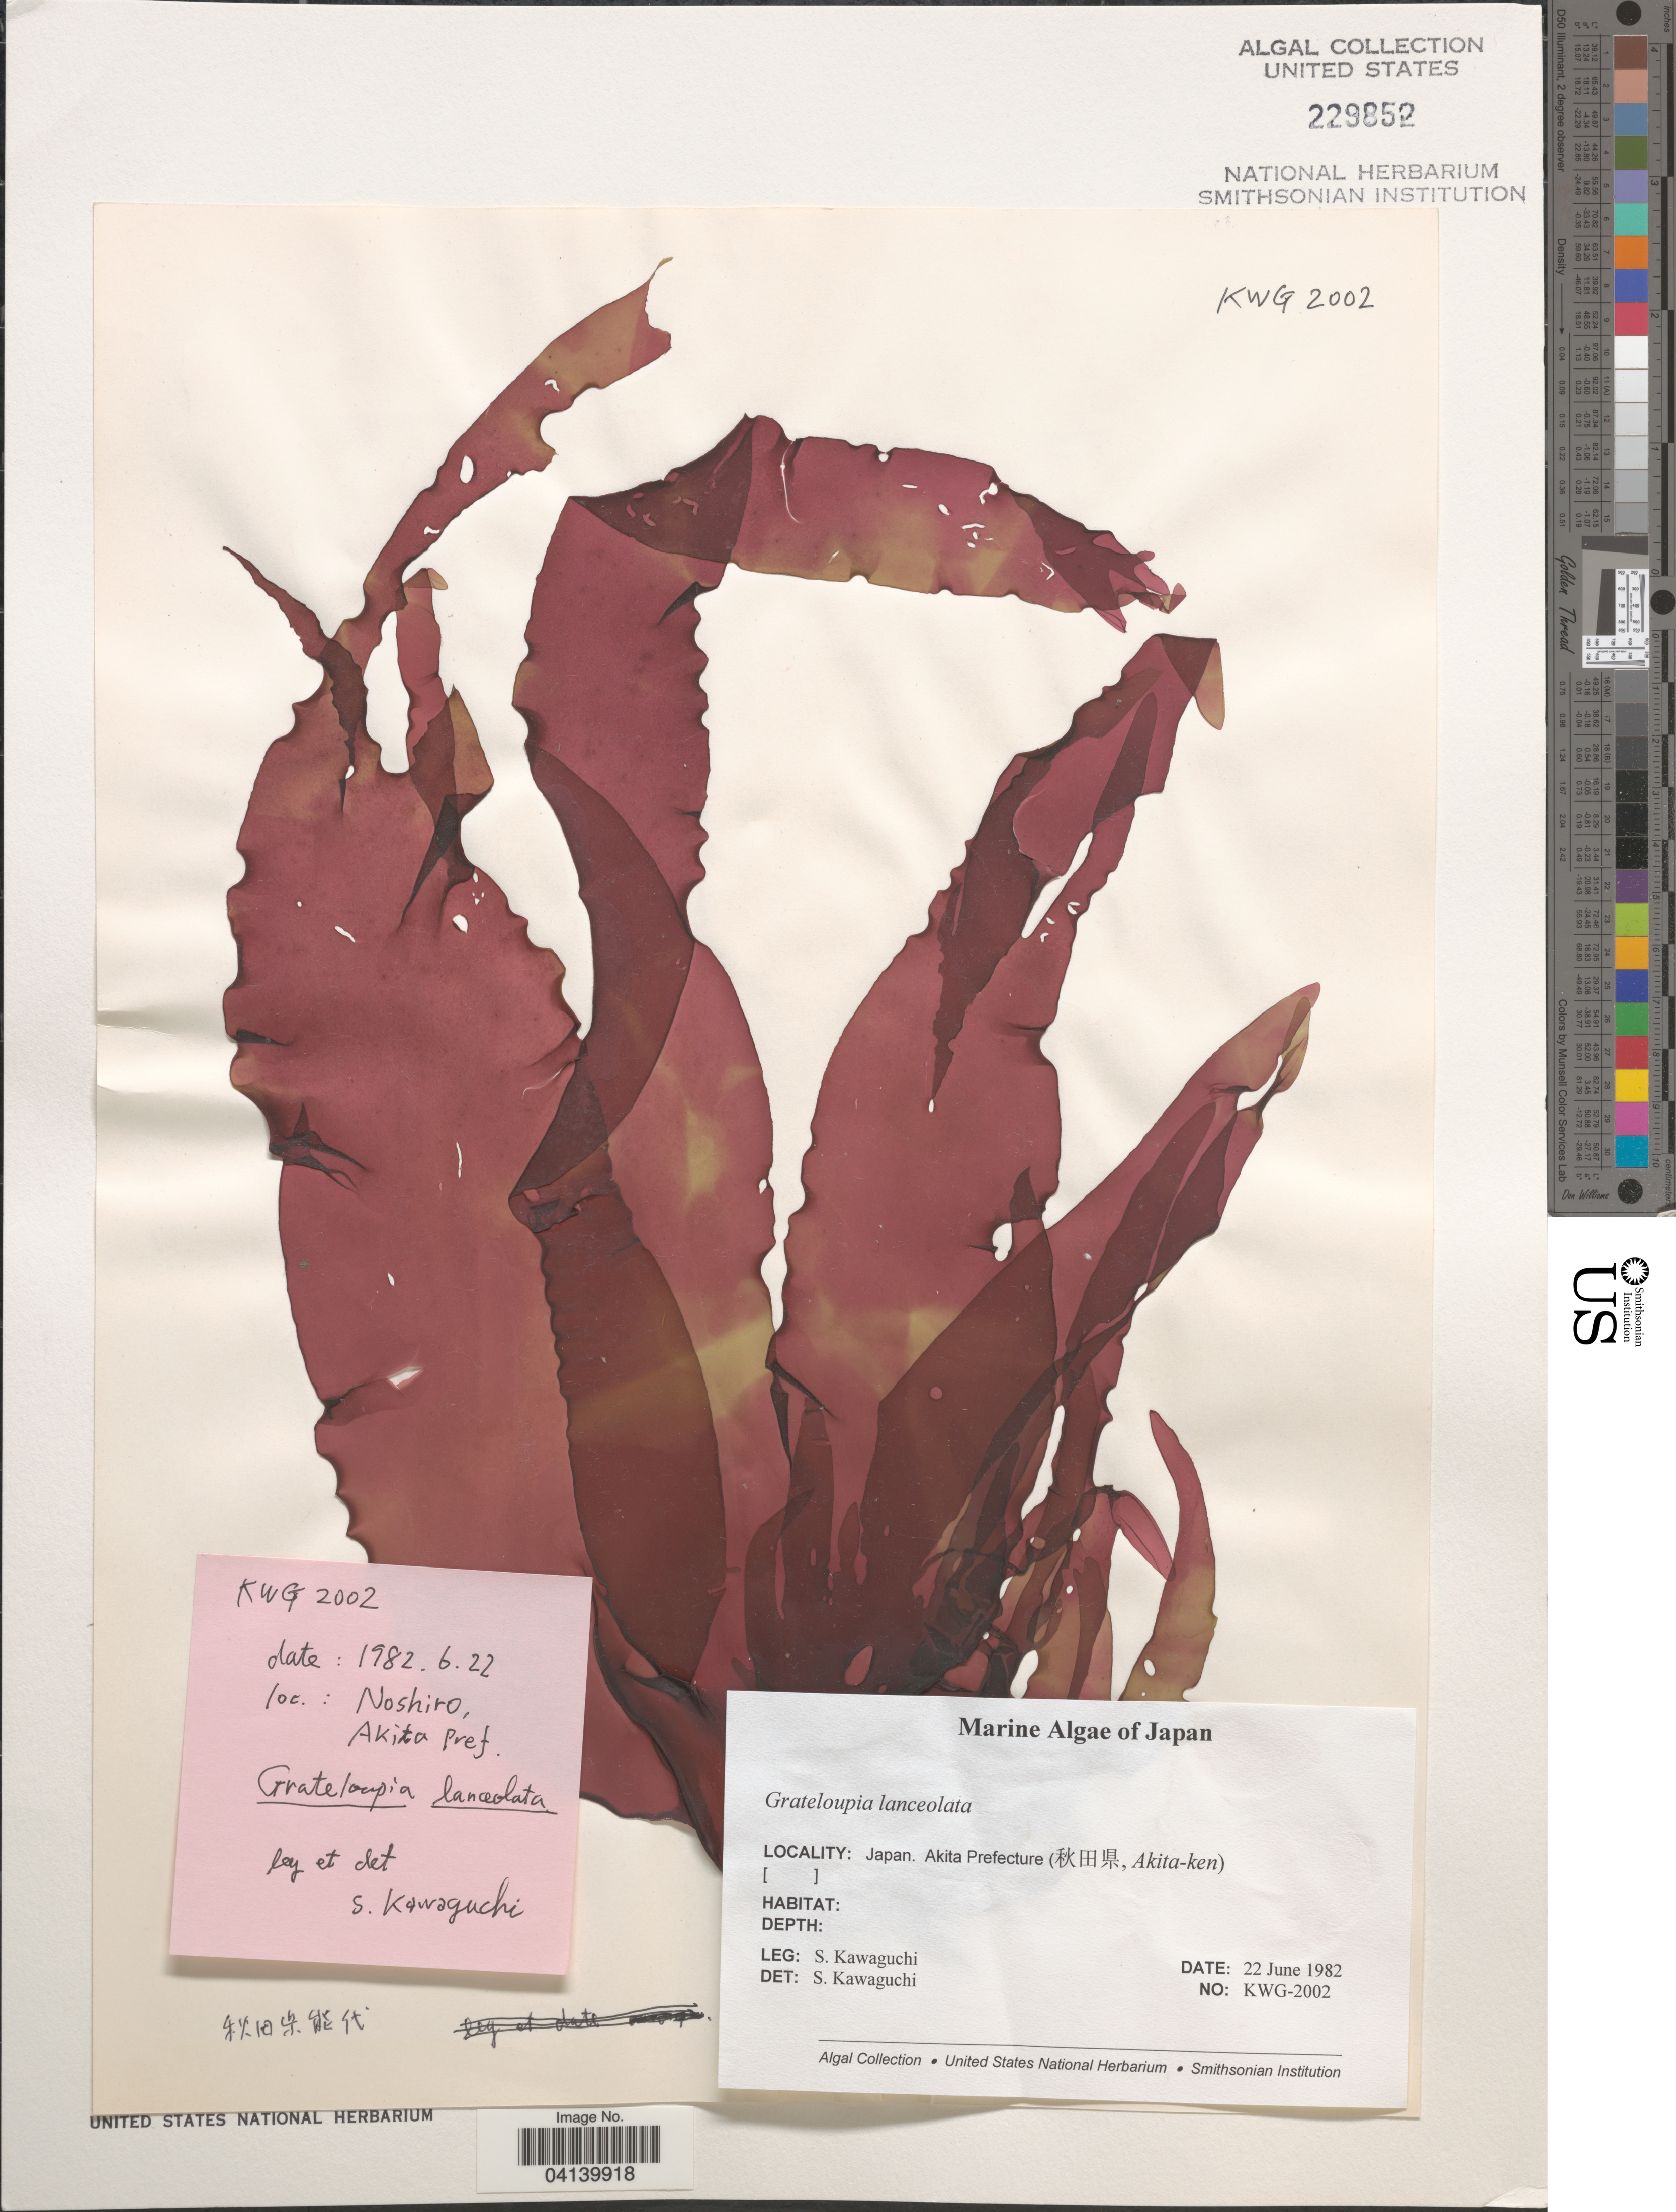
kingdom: Plantae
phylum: Rhodophyta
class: Florideophyceae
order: Halymeniales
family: Halymeniaceae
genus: Grateloupia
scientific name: Grateloupia lanceolata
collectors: S. Kawaguchi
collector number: KWG-2002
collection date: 1982-06-22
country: Japan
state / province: Akita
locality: Akita Prefecture (X, Akita-ken).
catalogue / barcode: US 229852